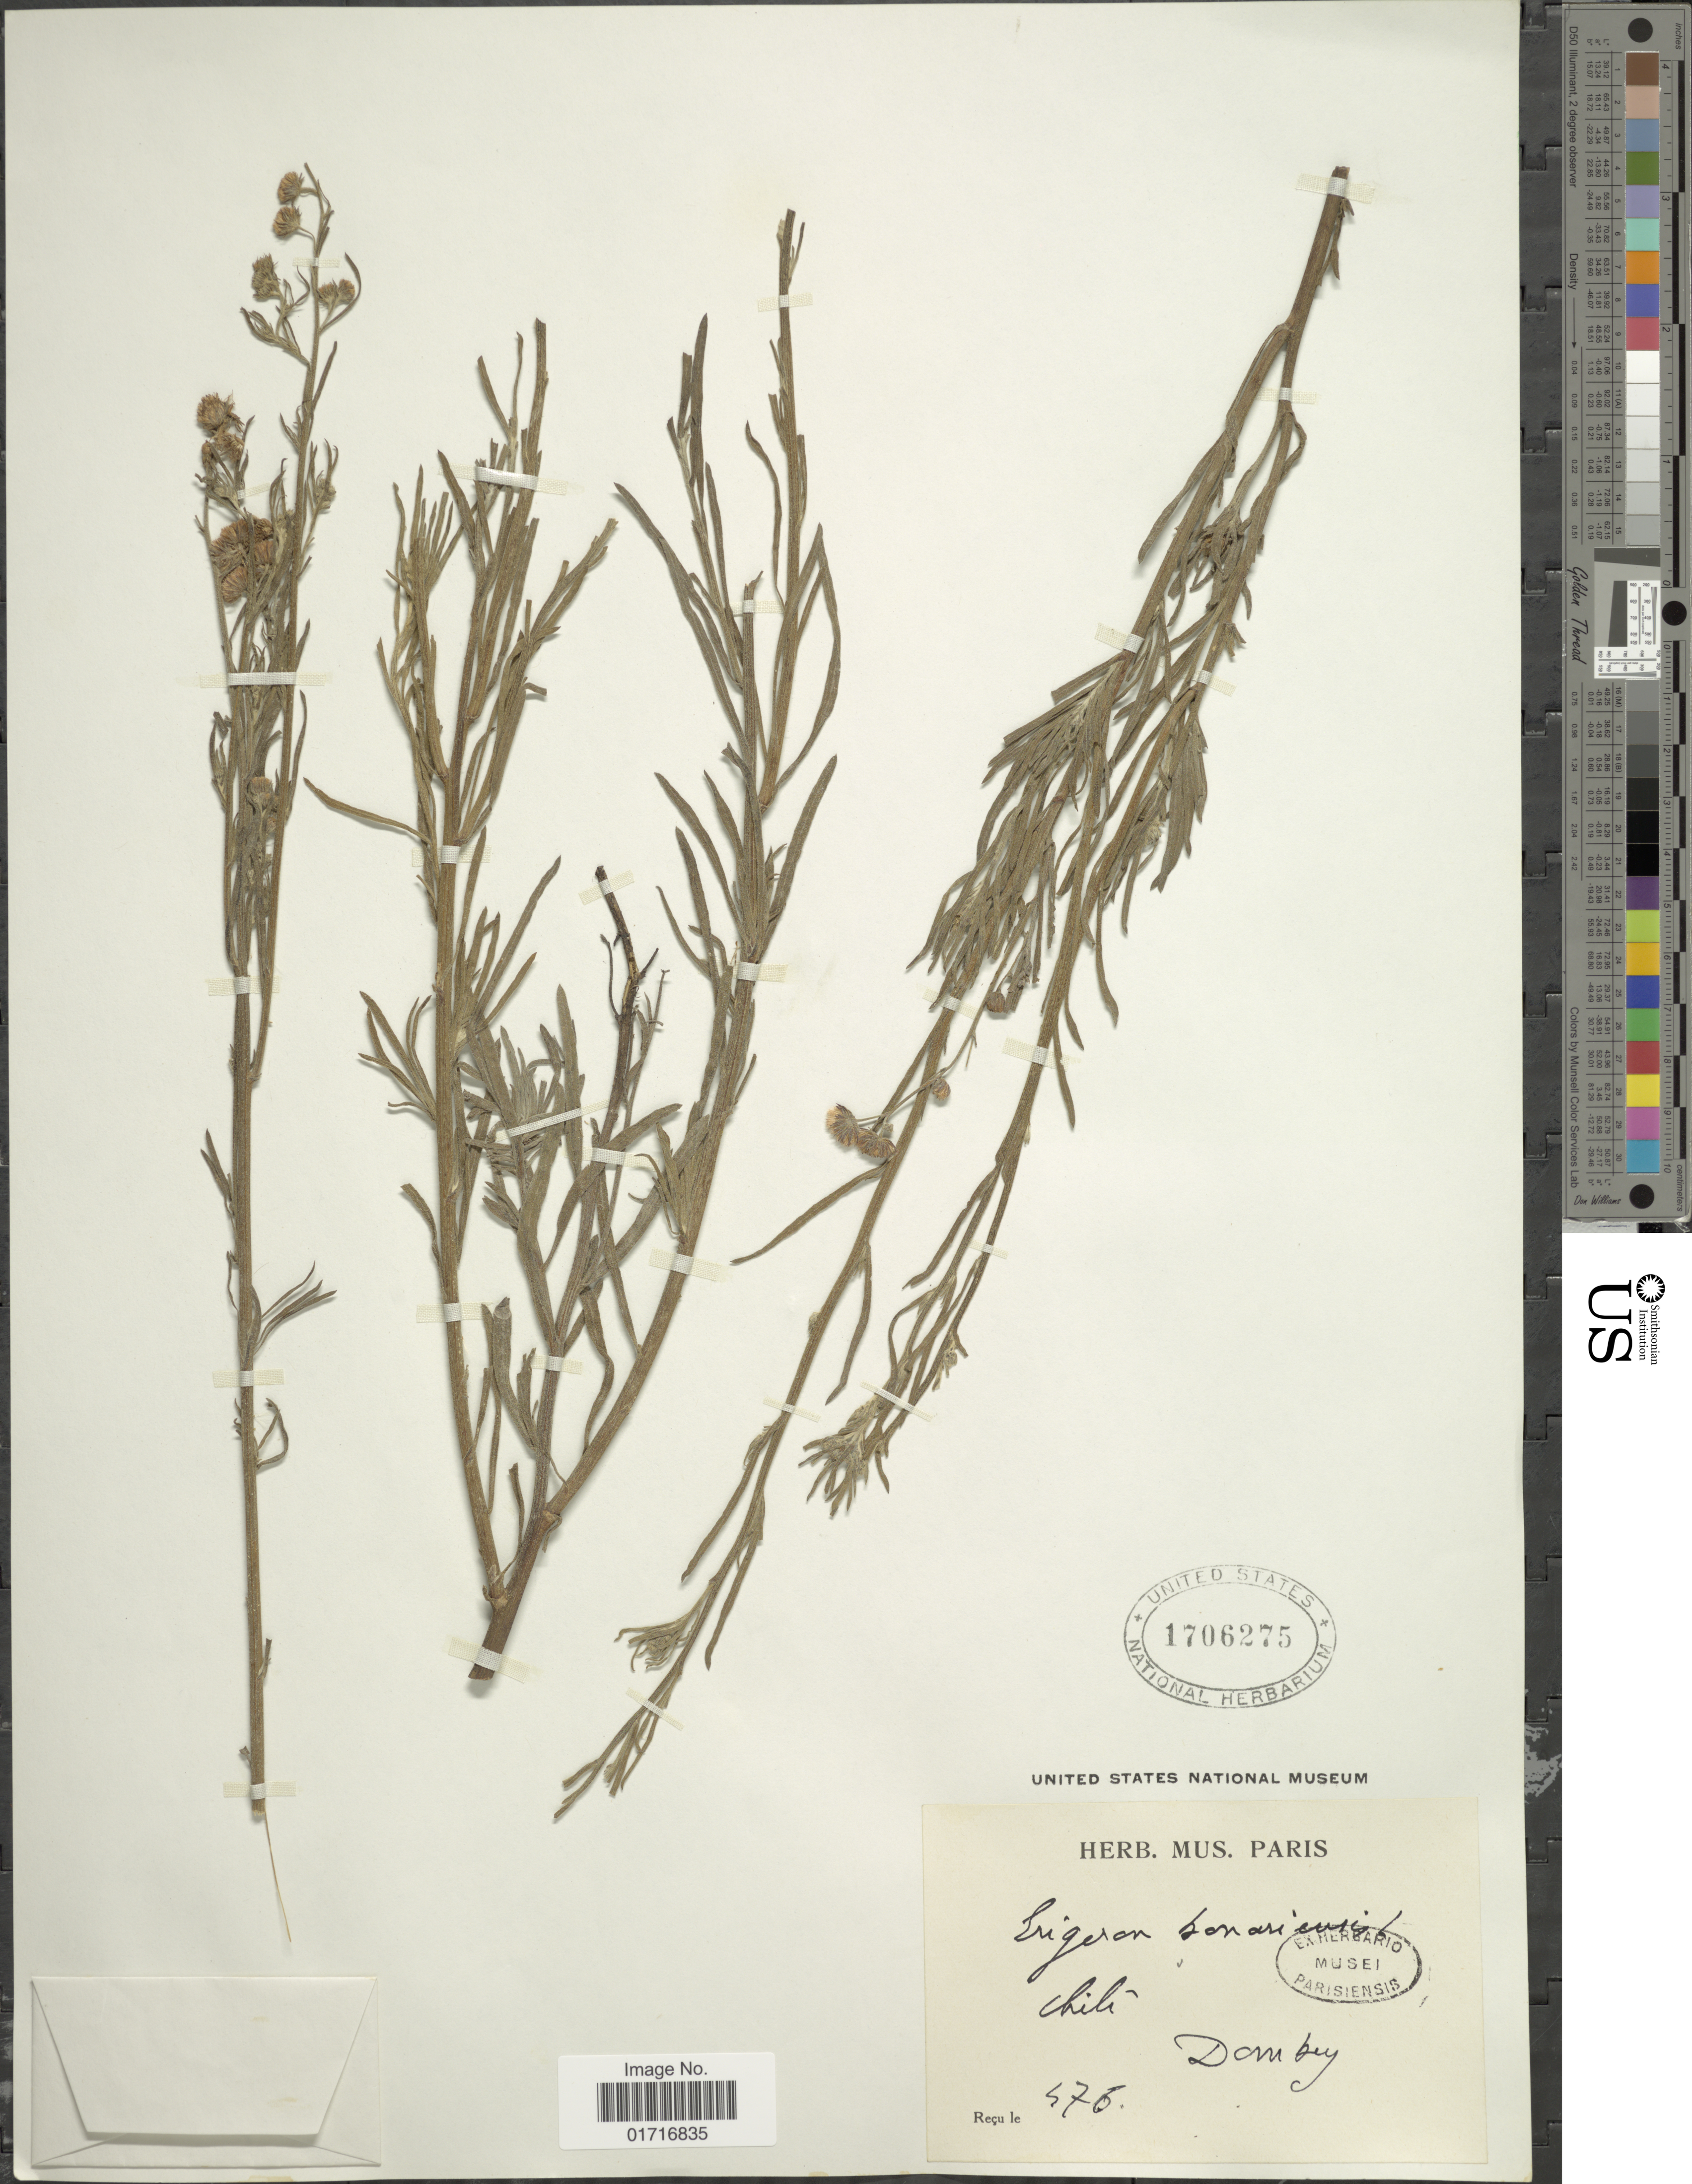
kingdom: Plantae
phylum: Tracheophyta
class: Magnoliopsida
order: Asterales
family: Asteraceae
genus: Conyza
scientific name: Conyza bonariensis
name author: (L.) Cronq.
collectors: Dombey, --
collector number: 476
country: Chile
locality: Chili.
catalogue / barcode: US 1706275